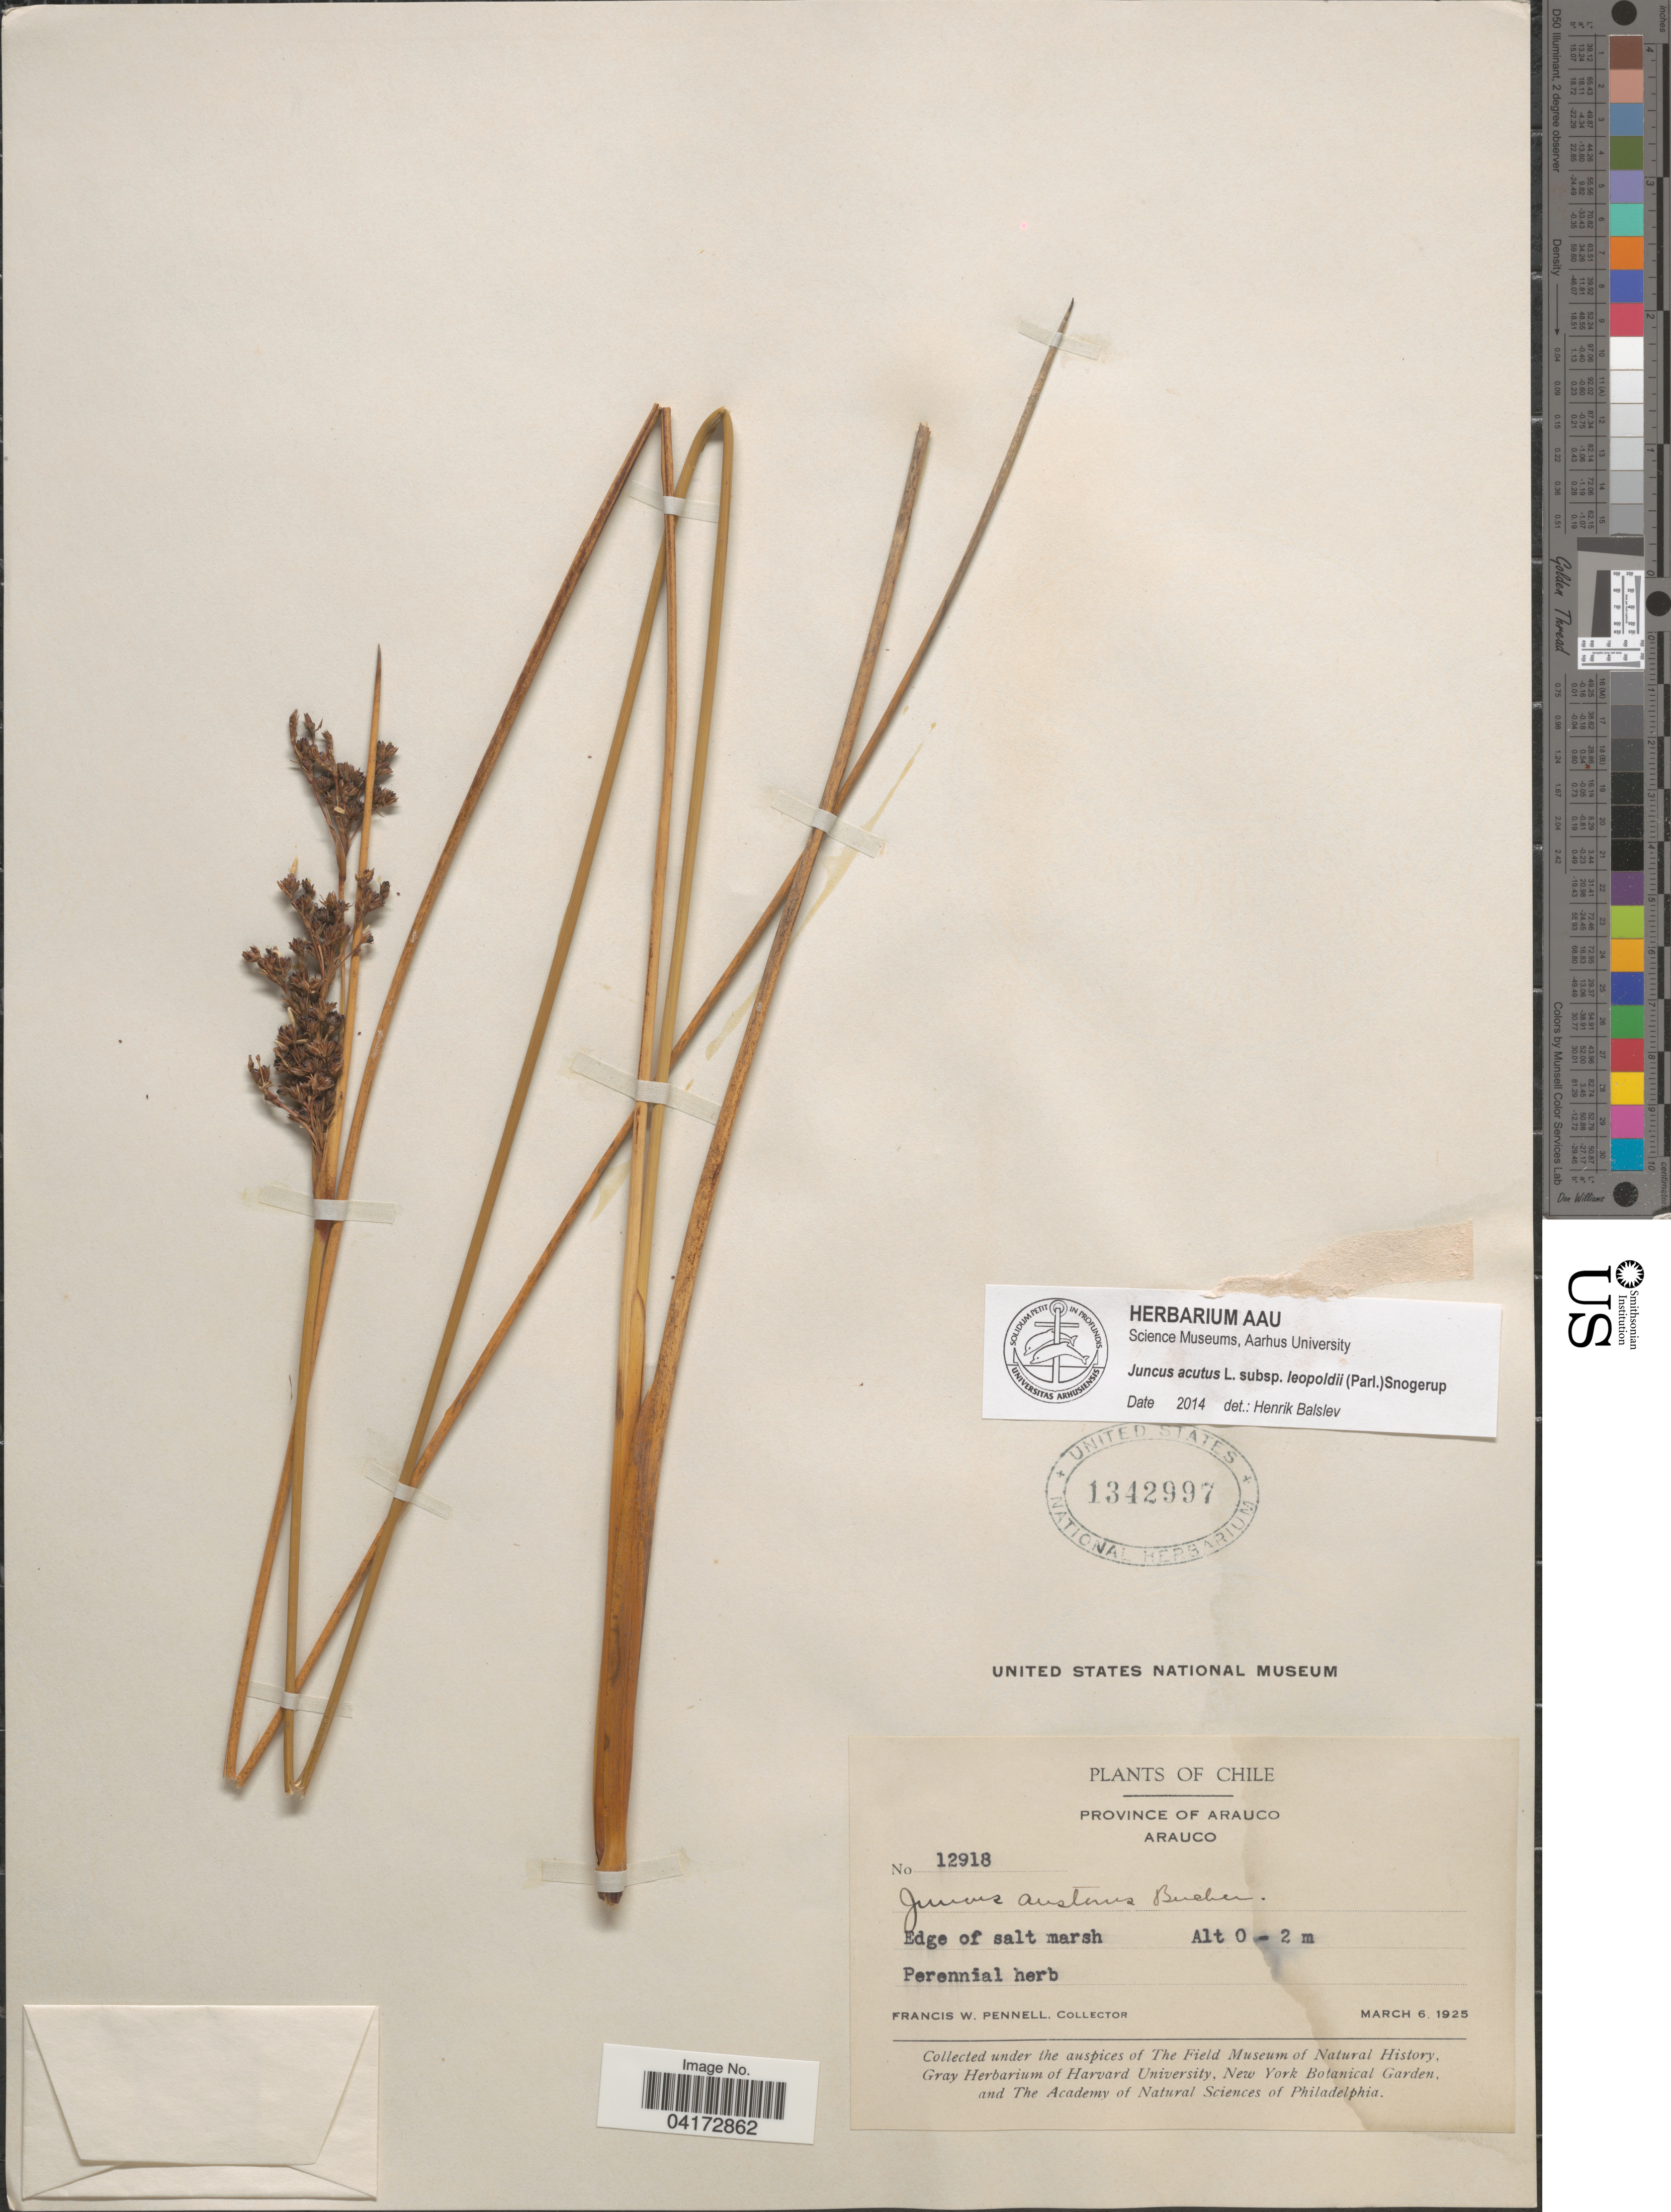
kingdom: Plantae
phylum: Tracheophyta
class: Liliopsida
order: Poales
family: Juncaceae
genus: Juncus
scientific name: Juncus acutus subsp. leopoldii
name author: (Parl.) Snogerup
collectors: F. W. Pennell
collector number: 12918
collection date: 1925-03-06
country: Chile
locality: Province de Arauco. Arauco.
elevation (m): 0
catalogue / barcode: US 1342997